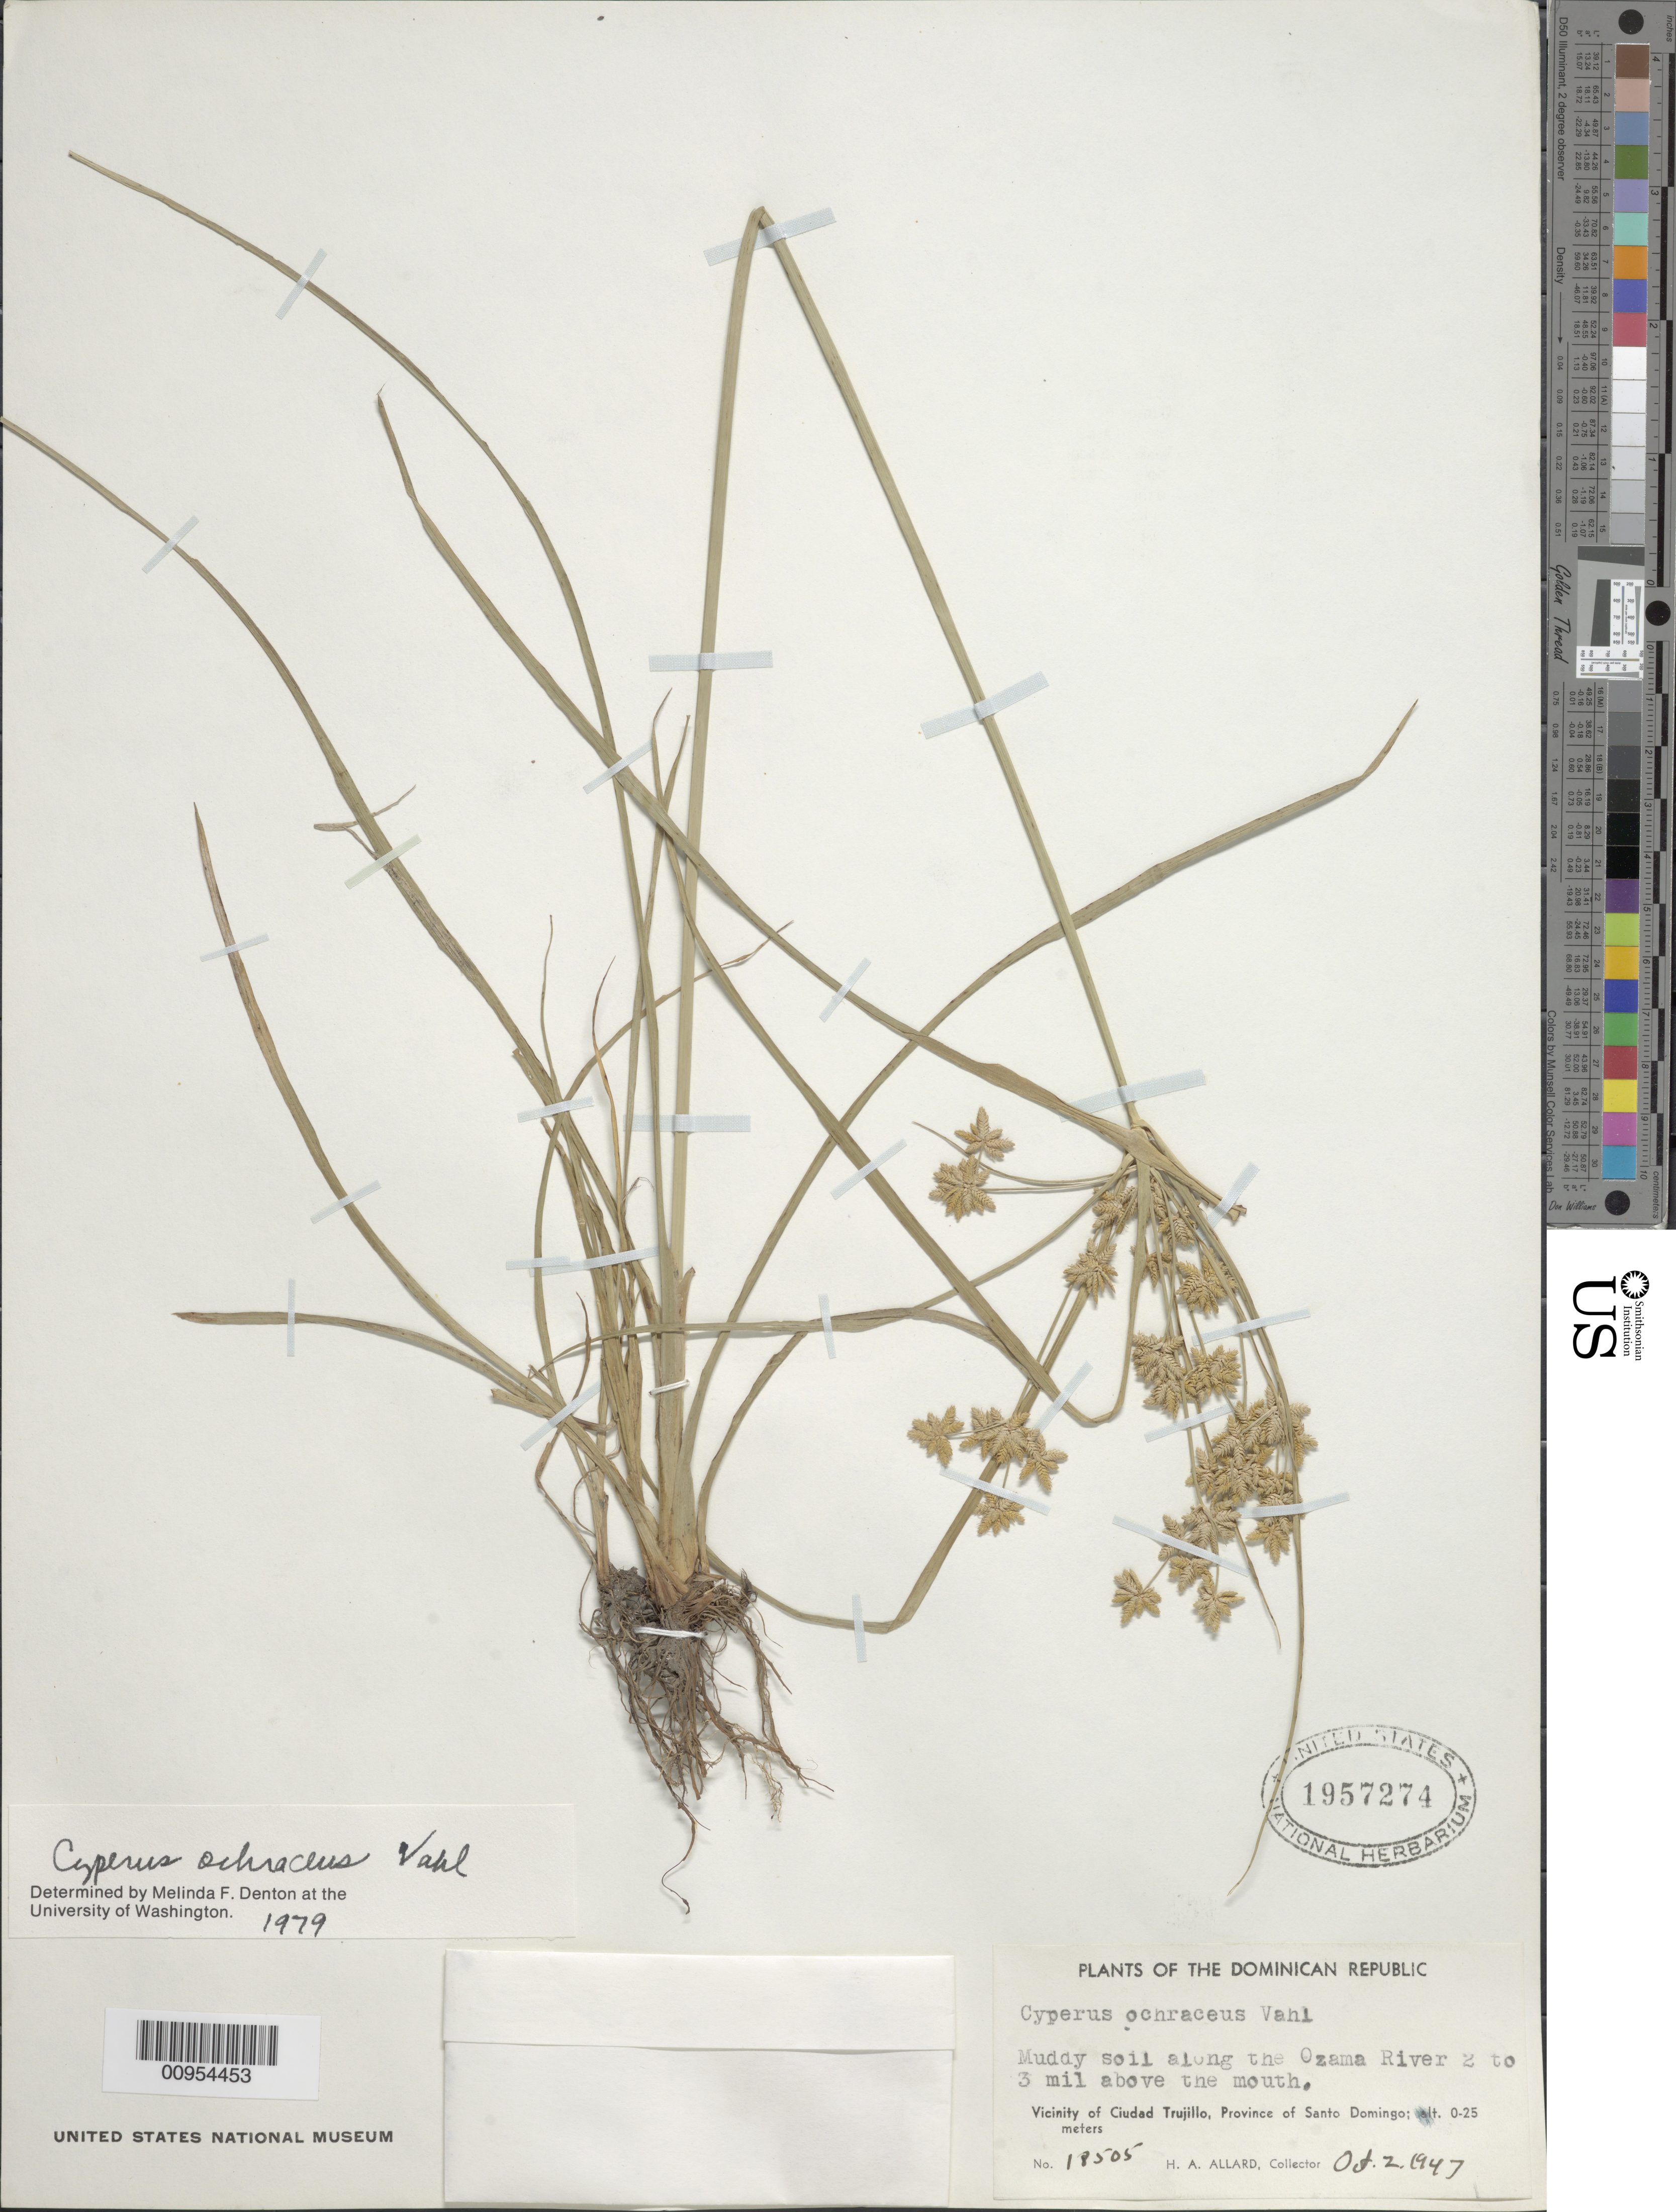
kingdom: Plantae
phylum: Tracheophyta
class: Liliopsida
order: Poales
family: Cyperaceae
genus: Cyperus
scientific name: Cyperus ochraceus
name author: Vahl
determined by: Denton, M. F.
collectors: H. A. Allard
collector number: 18505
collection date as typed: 02 Oct 1947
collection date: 1947-10-02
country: Dominican Republic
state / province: Santo Domingo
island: Hispaniola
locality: Vicinity of Ciudad Trujillo, along the Ozama River, 2 or 3 miles above the mouth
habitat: Muddy soil along river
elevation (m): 0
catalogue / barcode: US 1957274